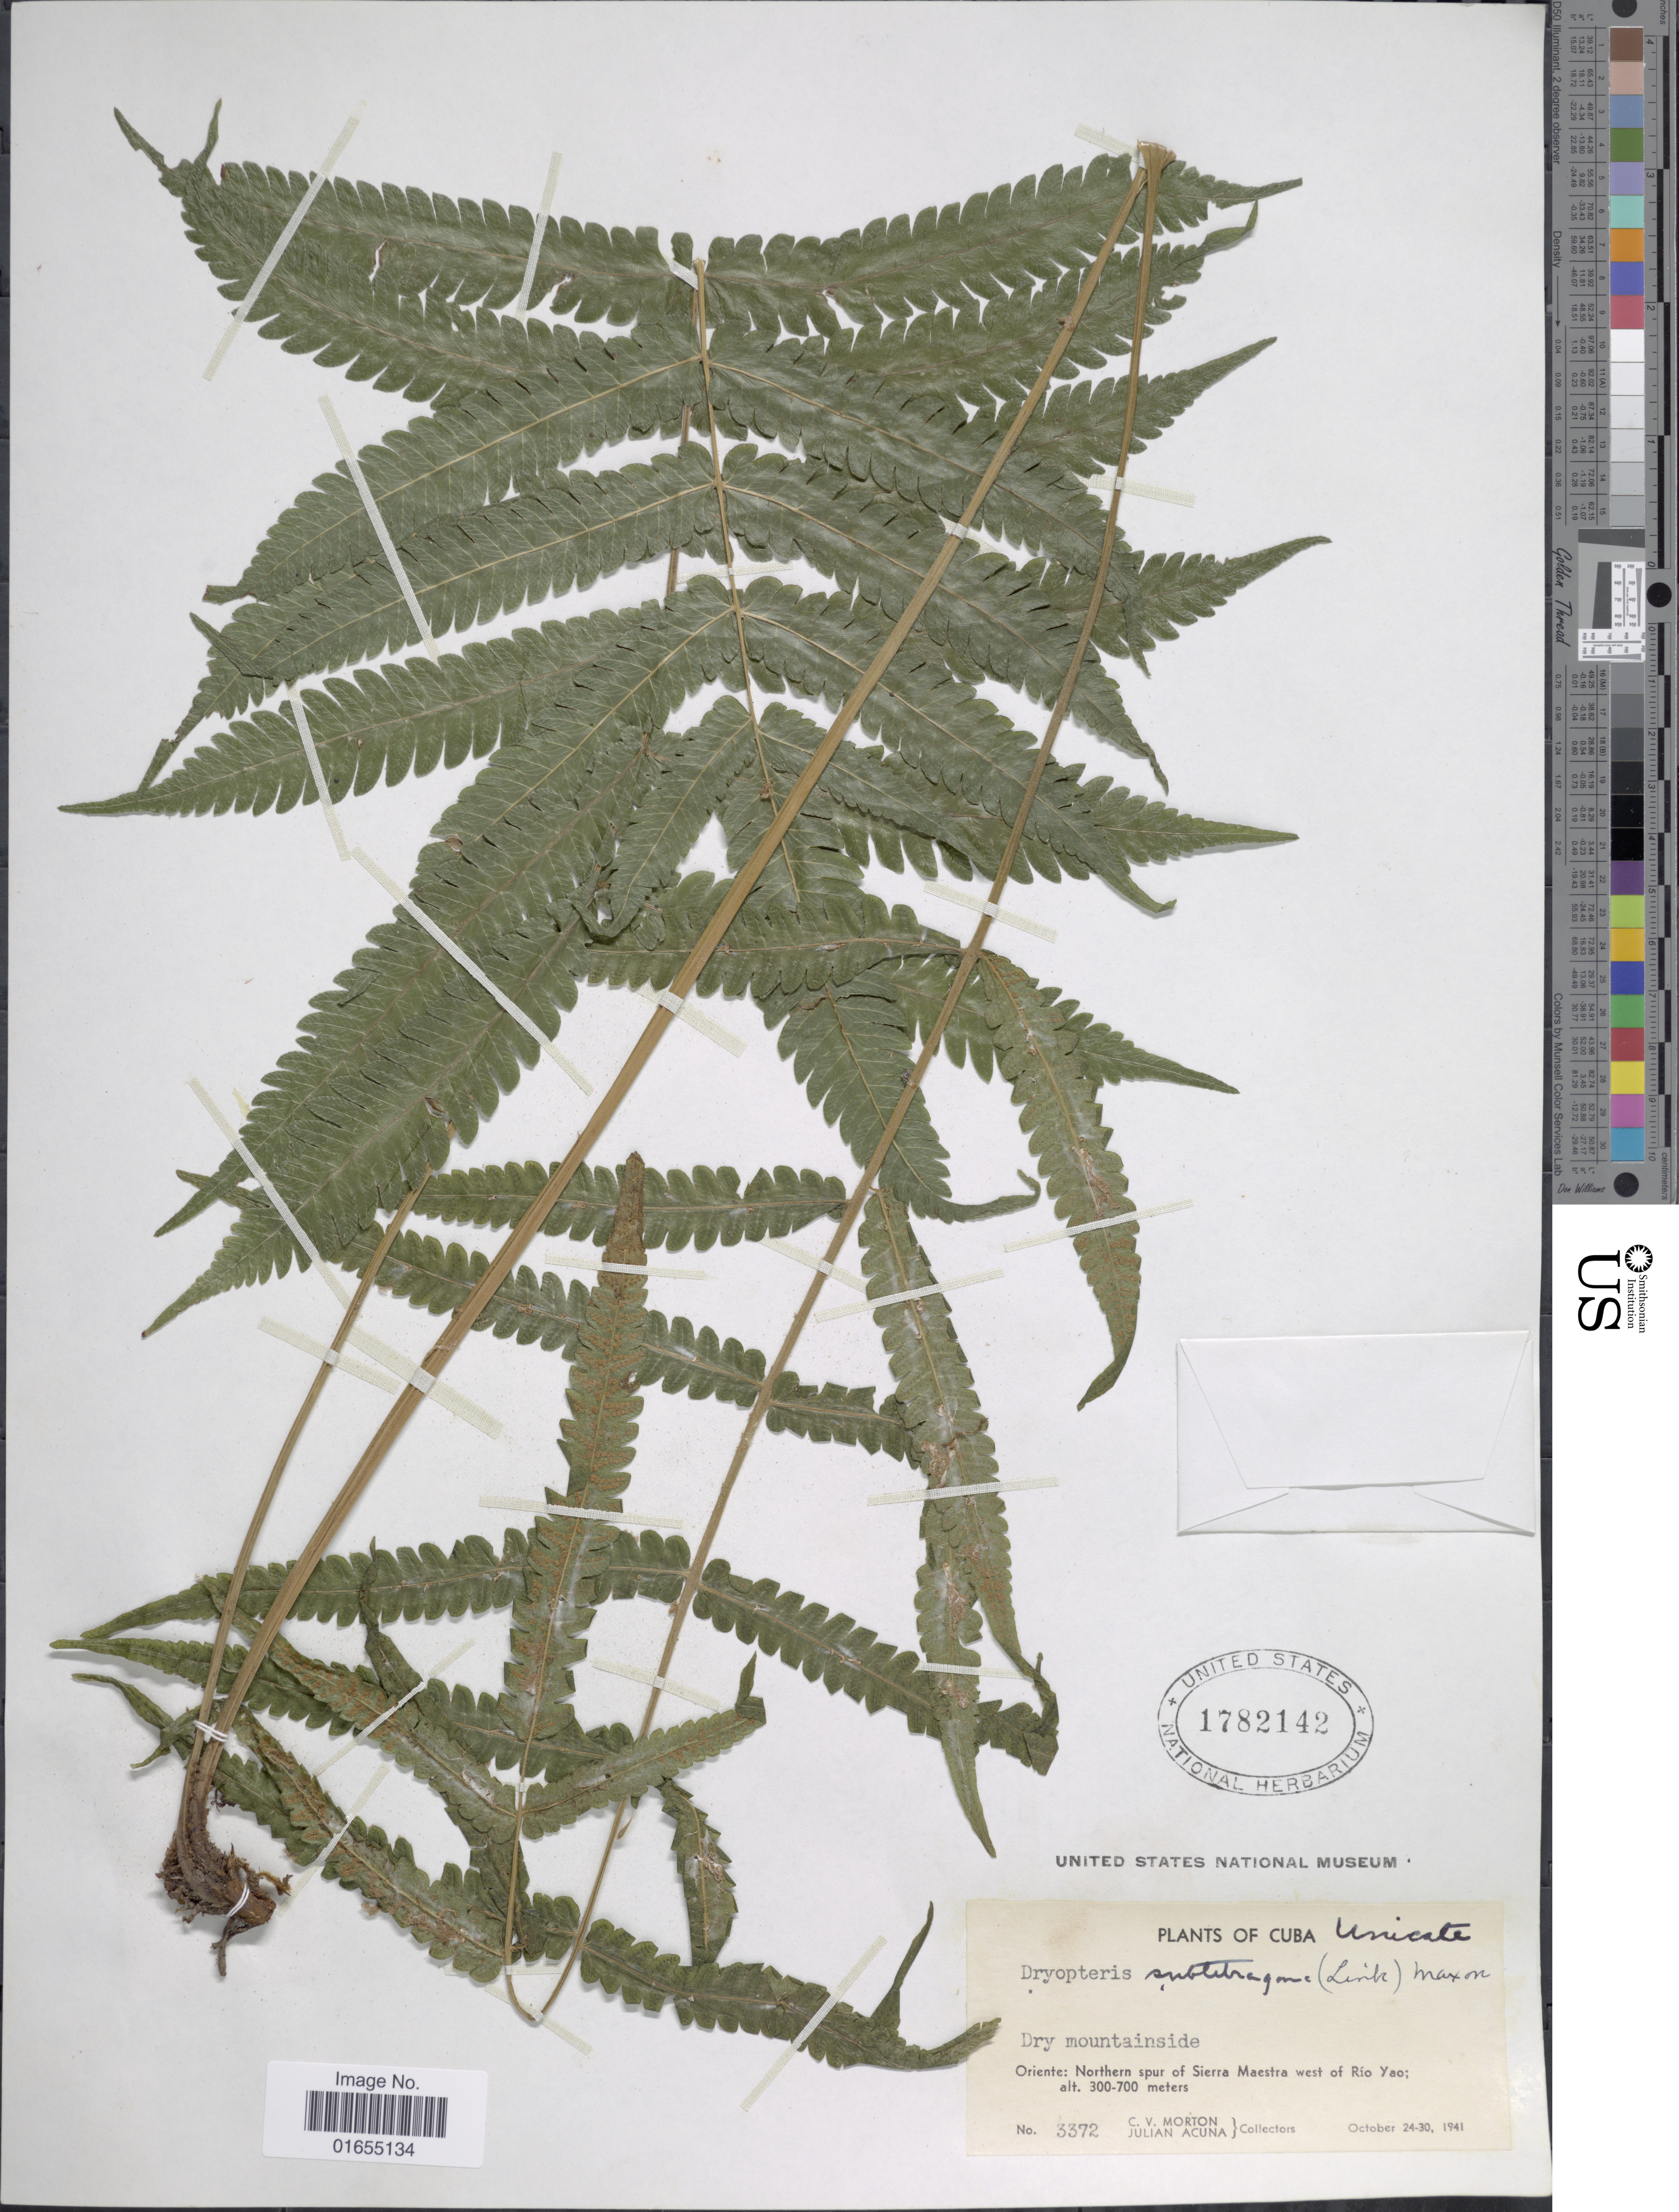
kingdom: Plantae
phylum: Tracheophyta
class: Polypodiopsida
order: Polypodiales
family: Thelypteridaceae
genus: Goniopteris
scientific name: Goniopteris subtetragona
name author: (Link) Vareschi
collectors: C. V. Morton & J. B. Acuña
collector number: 3372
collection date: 1941-10-24/1941-10-30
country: Cuba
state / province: Oriente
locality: Dry mountainside, Northern spur of Sierra Maestra west of Rio Yao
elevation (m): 300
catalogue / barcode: US 1782142